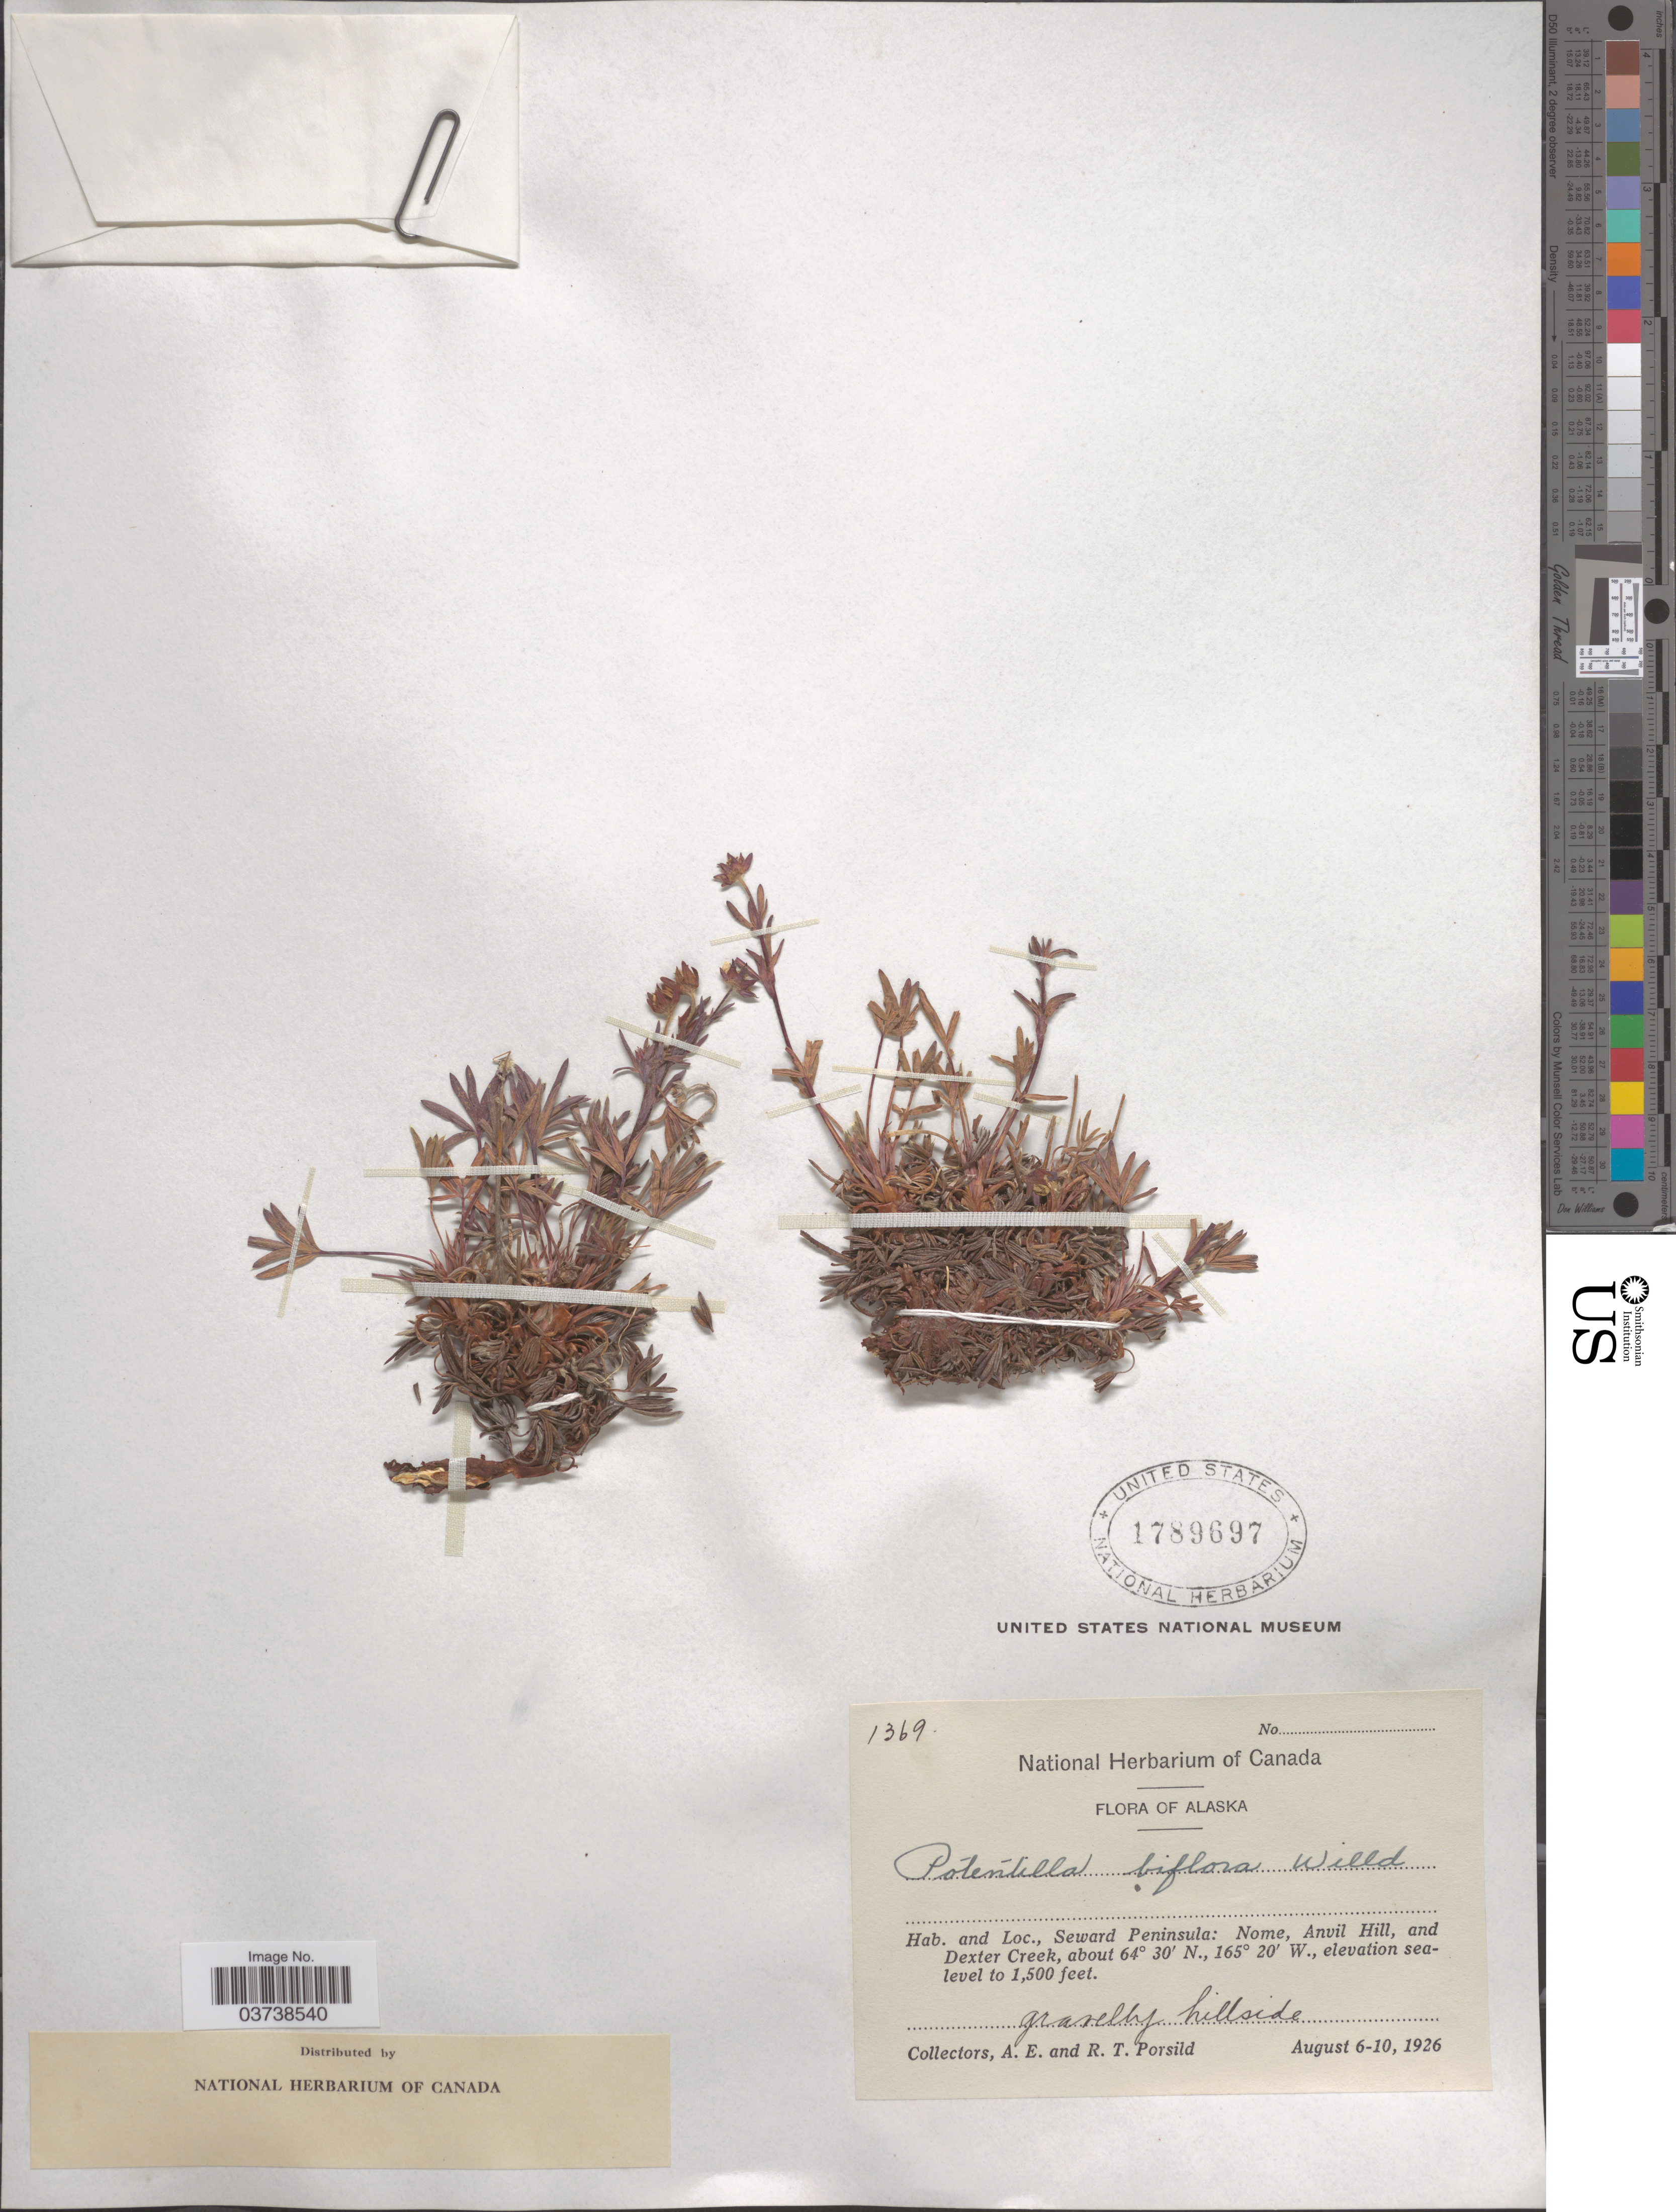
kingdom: Plantae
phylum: Tracheophyta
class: Magnoliopsida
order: Rosales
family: Rosaceae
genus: Potentilla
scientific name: Potentilla biflora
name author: Willd. ex Schltdl.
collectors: A. E. Porsild & R. T. Porsild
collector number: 1369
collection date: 1926-08-06/1926-08-10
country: United States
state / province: Alaska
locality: Seward Peninsula: Nome, Anvil Hill, and Dexter Creek.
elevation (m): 457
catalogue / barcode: US 1789697